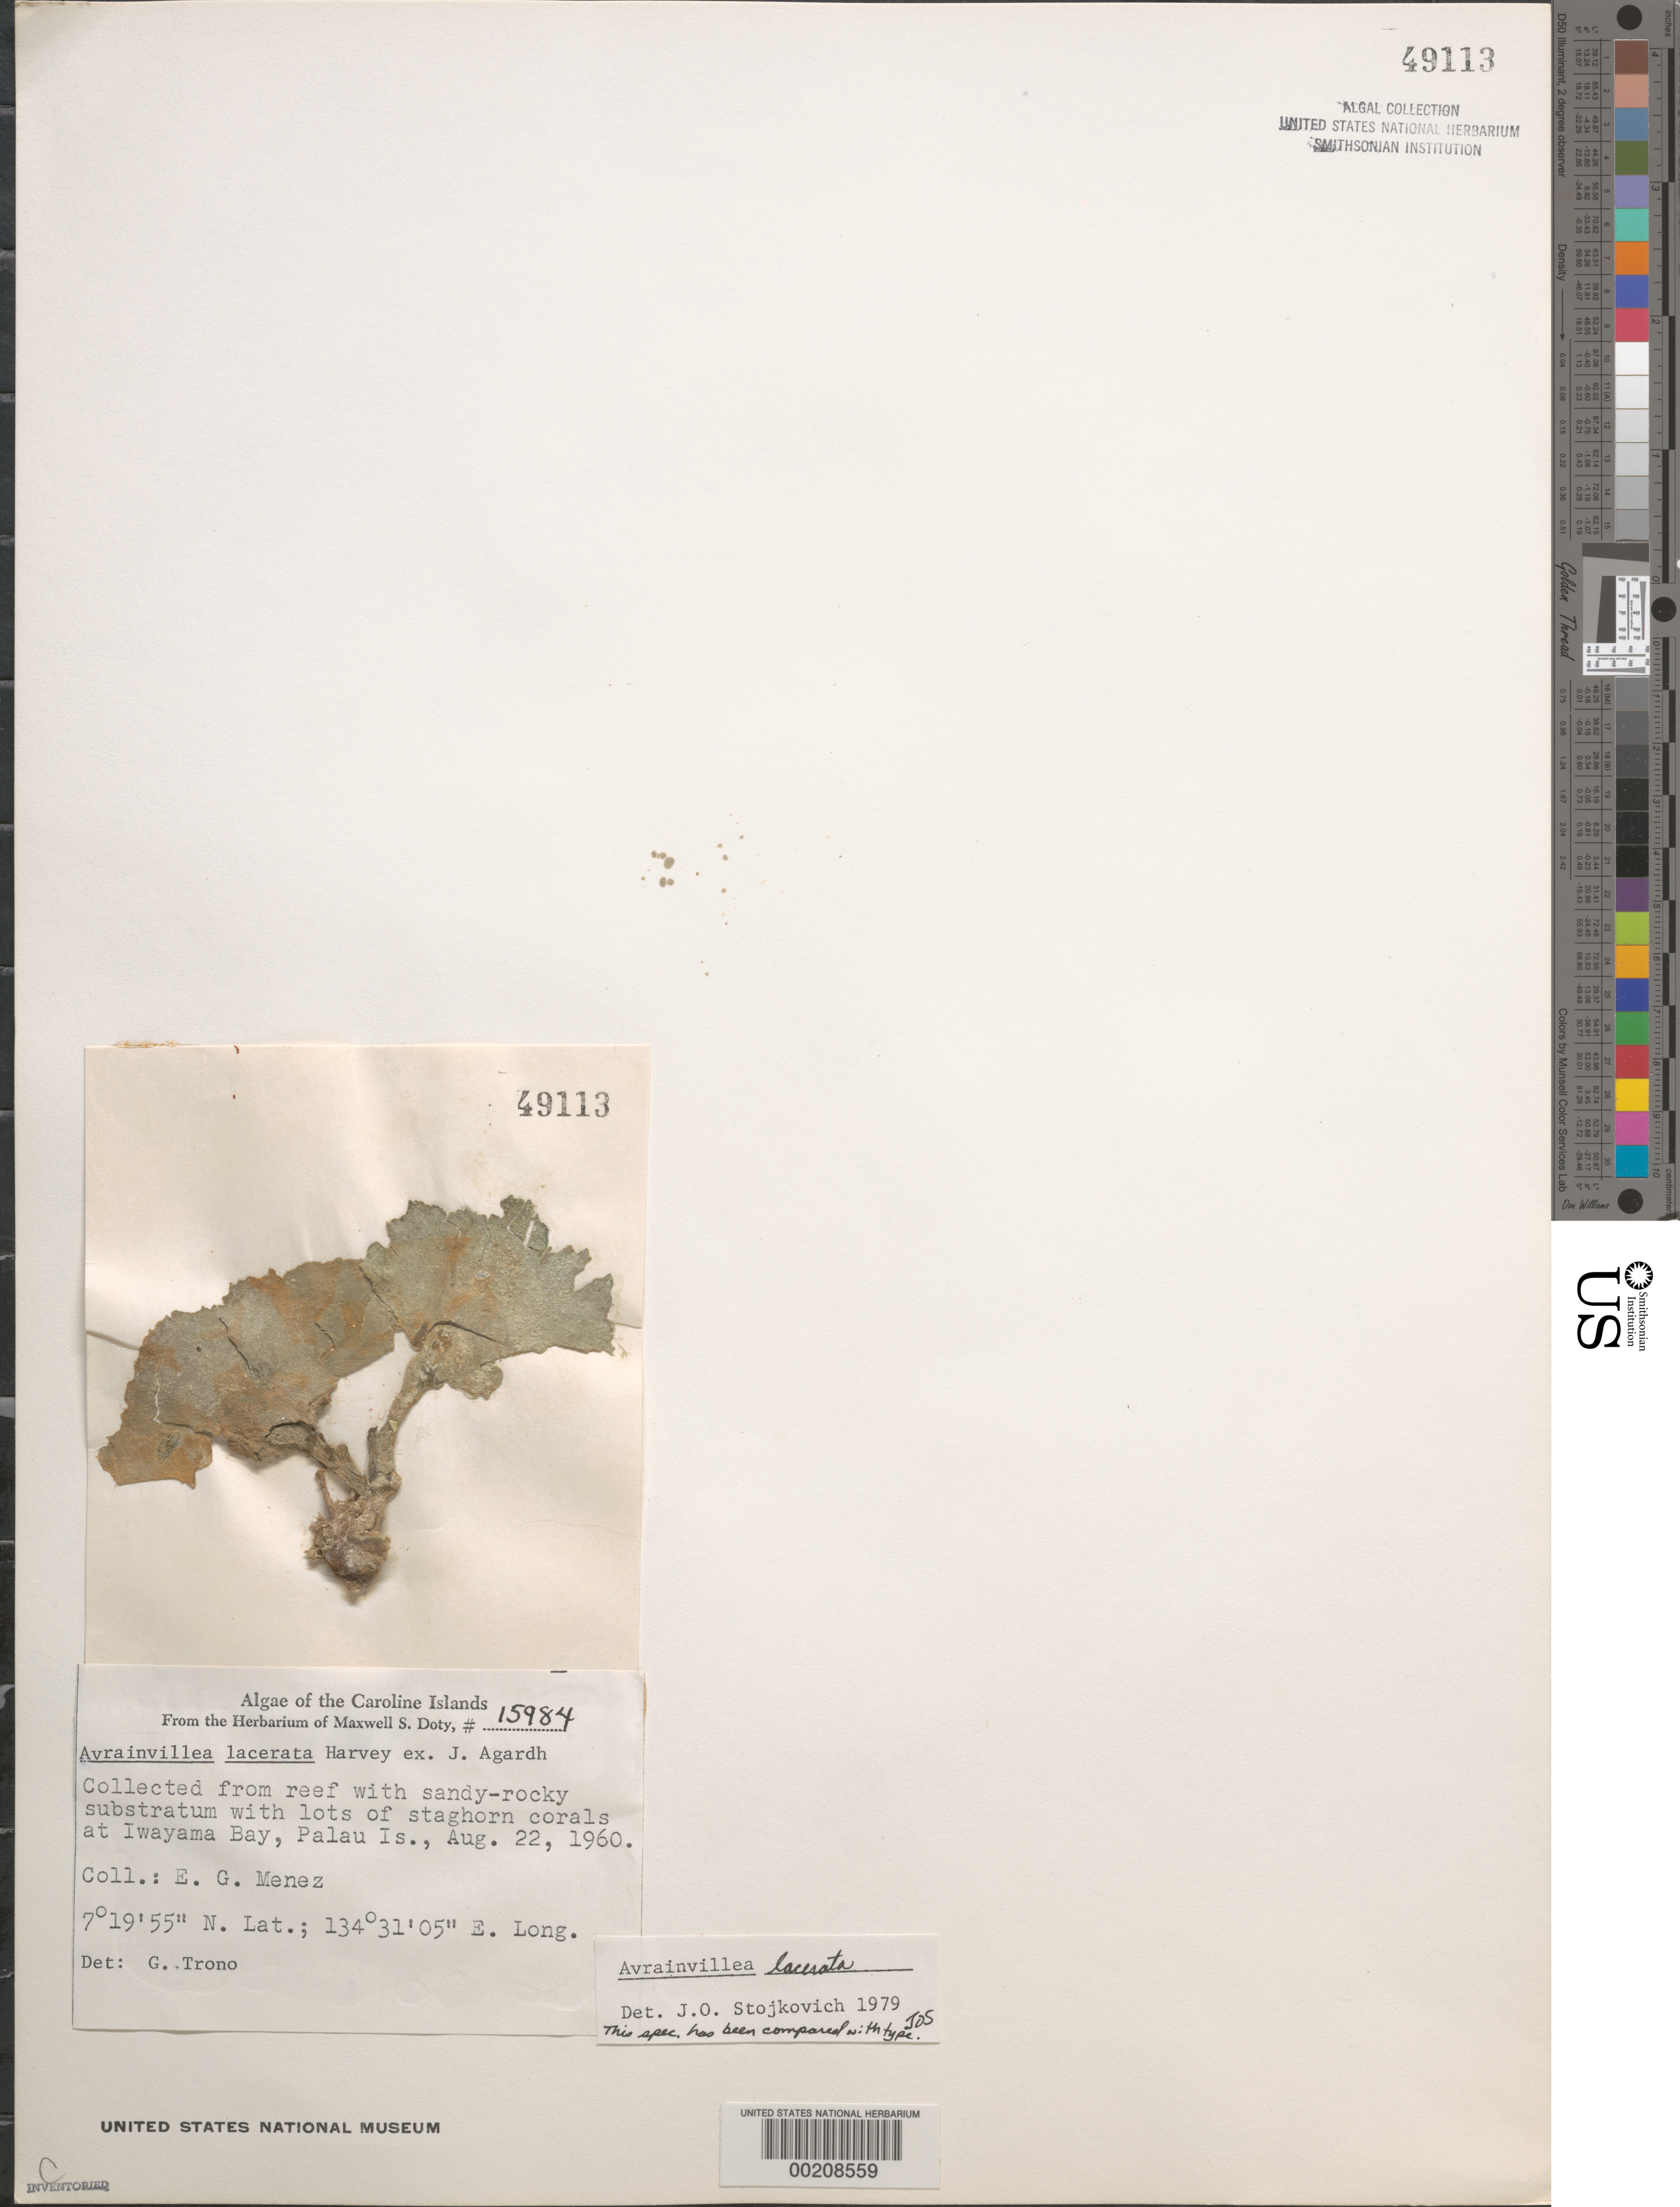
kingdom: Plantae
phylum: Chlorophyta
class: Ulvophyceae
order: Bryopsidales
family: Dichotomosiphonaceae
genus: Avrainvillea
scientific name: Avrainvillea lacerata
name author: J. Agardh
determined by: Stojkovich, J. O.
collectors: Meñez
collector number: MSD 15984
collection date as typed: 22 Aug 1960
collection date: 1960-08-22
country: Palau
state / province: Koror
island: Oreor (Koror)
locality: Iwayama Bay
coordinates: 7 19' 55" N, 134 31' 05" E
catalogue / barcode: US 49113